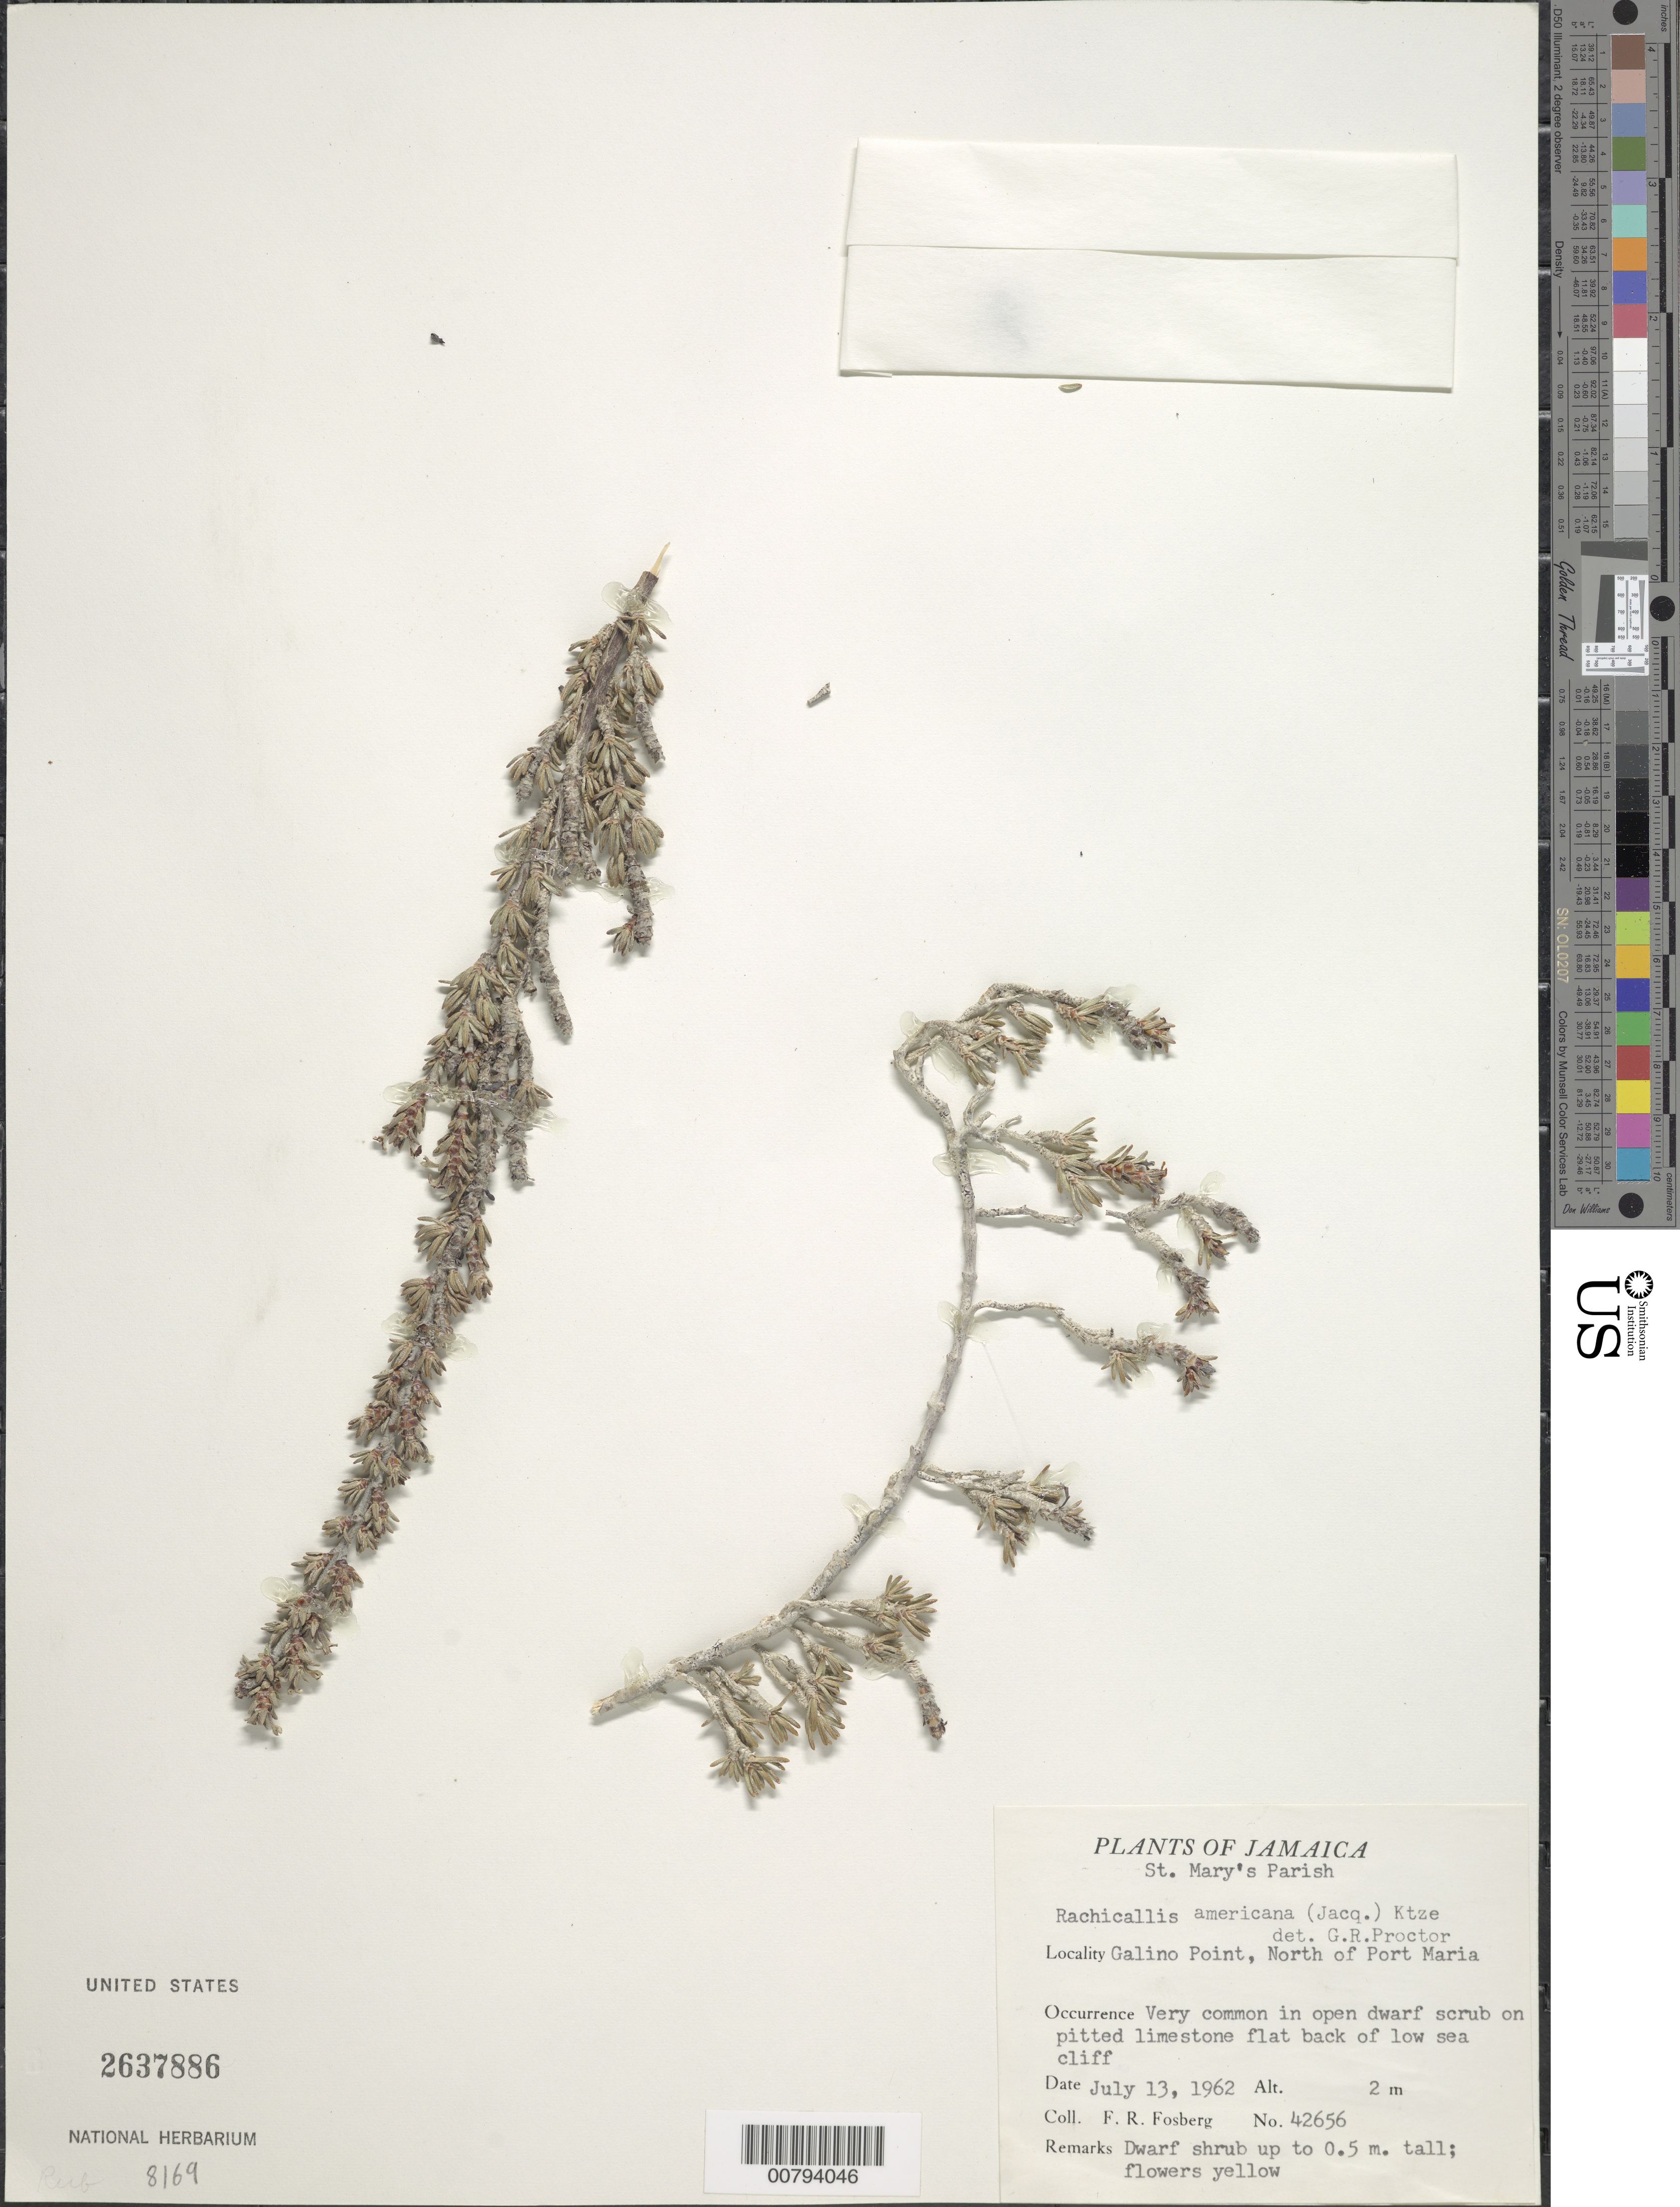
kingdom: Plantae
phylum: Tracheophyta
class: Magnoliopsida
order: Gentianales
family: Rubiaceae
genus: Rachicallis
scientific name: Rachicallis americana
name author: (Jacq.) Hitchc.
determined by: Proctor, G. R.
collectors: F. R. Fosberg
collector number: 42656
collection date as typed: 13 Jul 1962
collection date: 1962-07-13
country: Jamaica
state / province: Saint Mary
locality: Galino Point, North of Port Maria back of low sea cliff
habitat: In open on pitted limestone flat, back of low sea cliff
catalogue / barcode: US 2637886